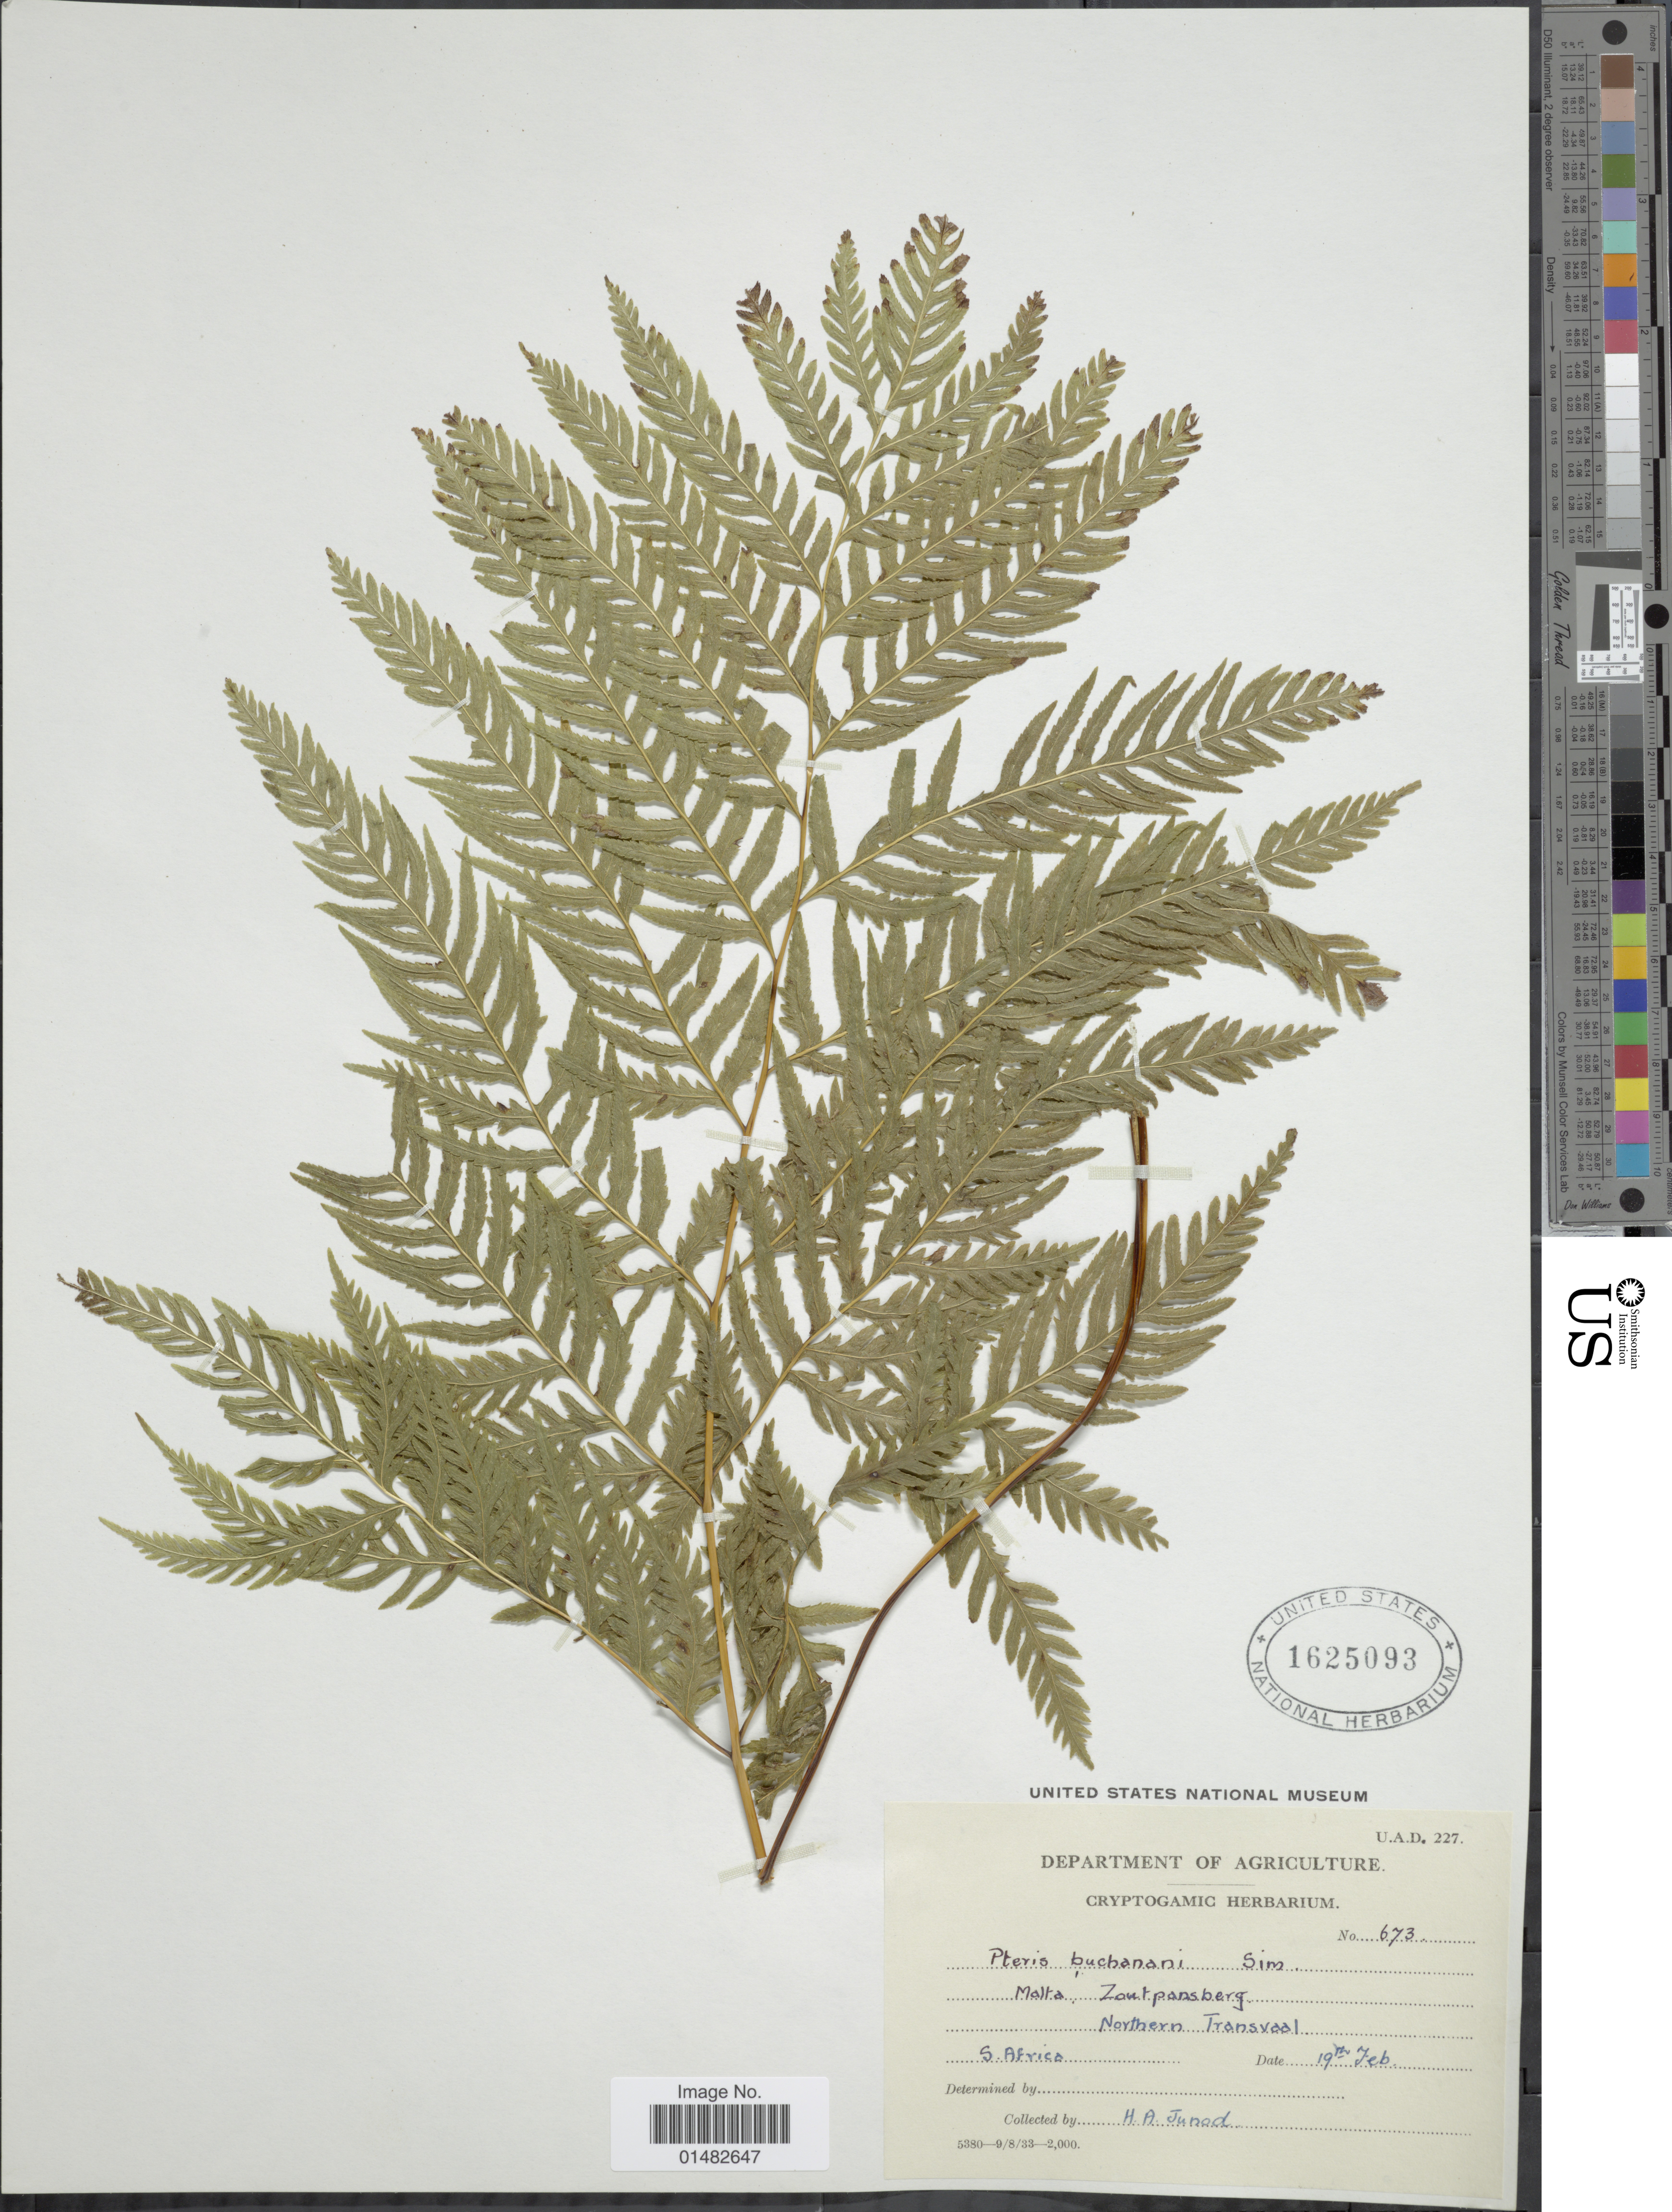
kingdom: Plantae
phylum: Tracheophyta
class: Polypodiopsida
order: Polypodiales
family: Pteridaceae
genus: Pteris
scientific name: Pteris buchananii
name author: Baker in Sim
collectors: H. Junad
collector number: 673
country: South Africa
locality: Malta Zoutpansberg, Northern Transvaal.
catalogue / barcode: US 1625093